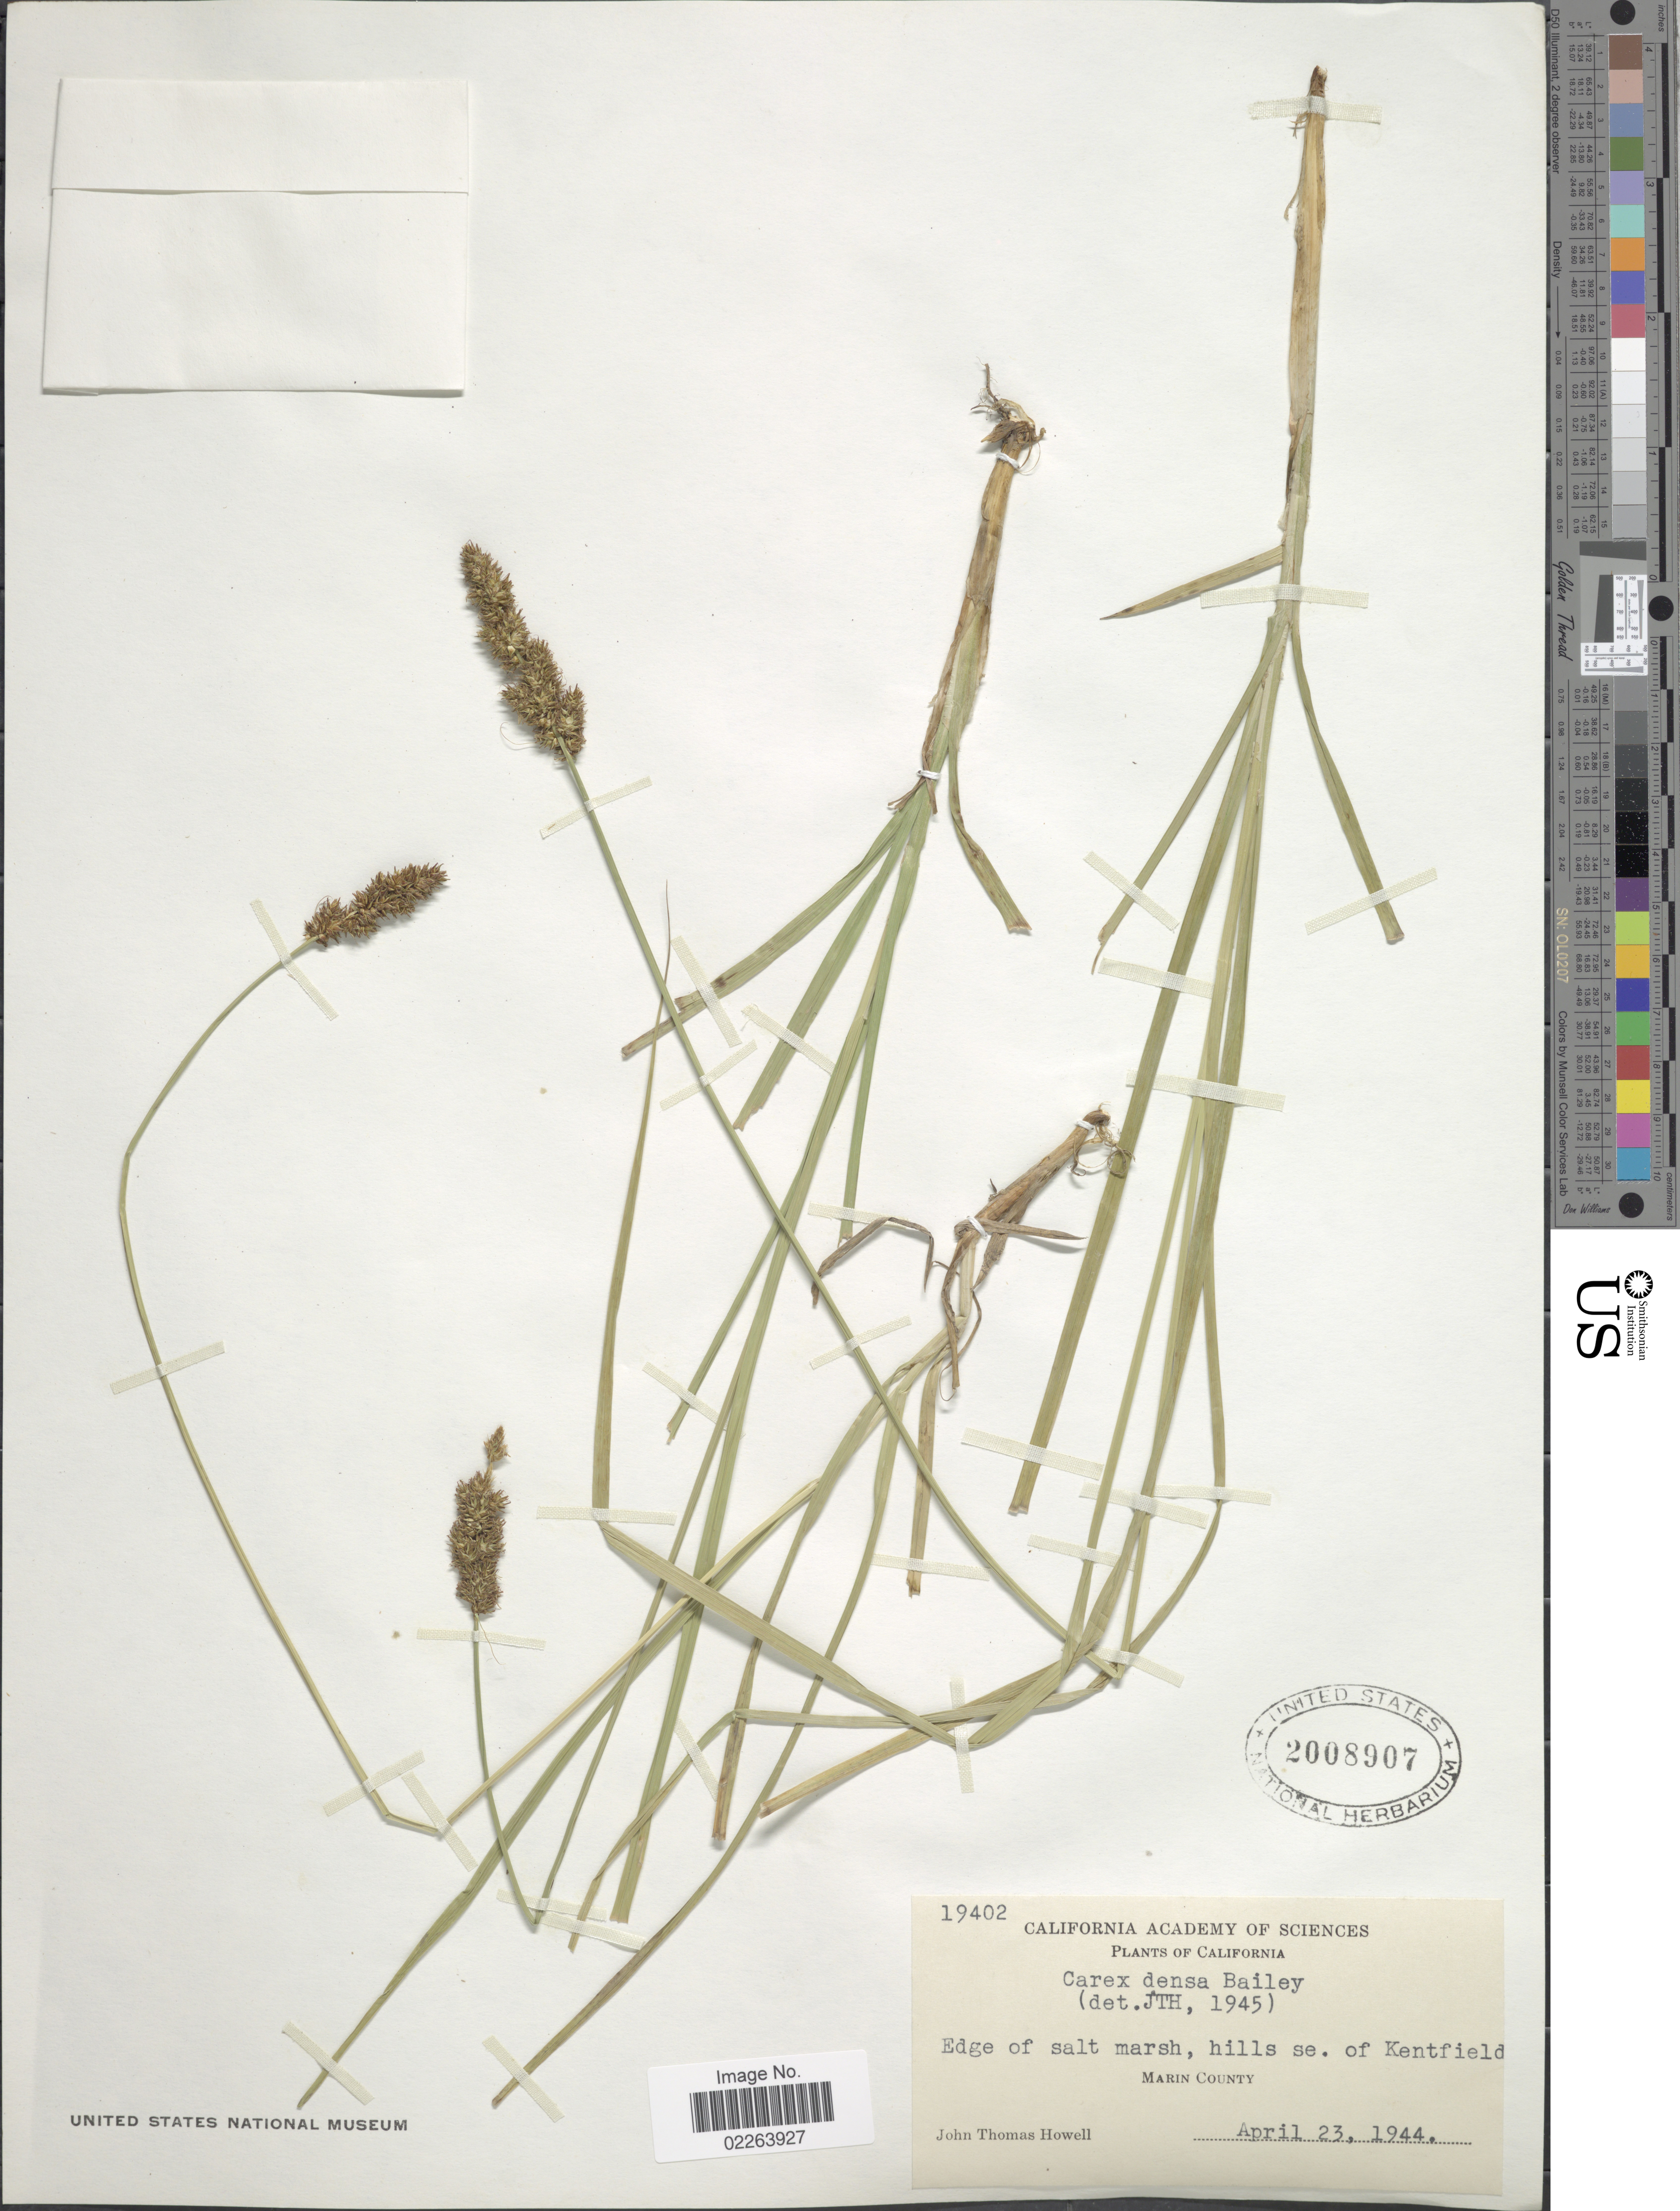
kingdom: Plantae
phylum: Tracheophyta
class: Liliopsida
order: Poales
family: Cyperaceae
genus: Carex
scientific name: Carex densa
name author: (L.H. Bailey) L.H. Bailey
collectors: J. T. Howell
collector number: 19402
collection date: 1944-04-23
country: United States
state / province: California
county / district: Marin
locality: Edge of salt marsh, hills se of Kentfield, Marin County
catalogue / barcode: US 2008907